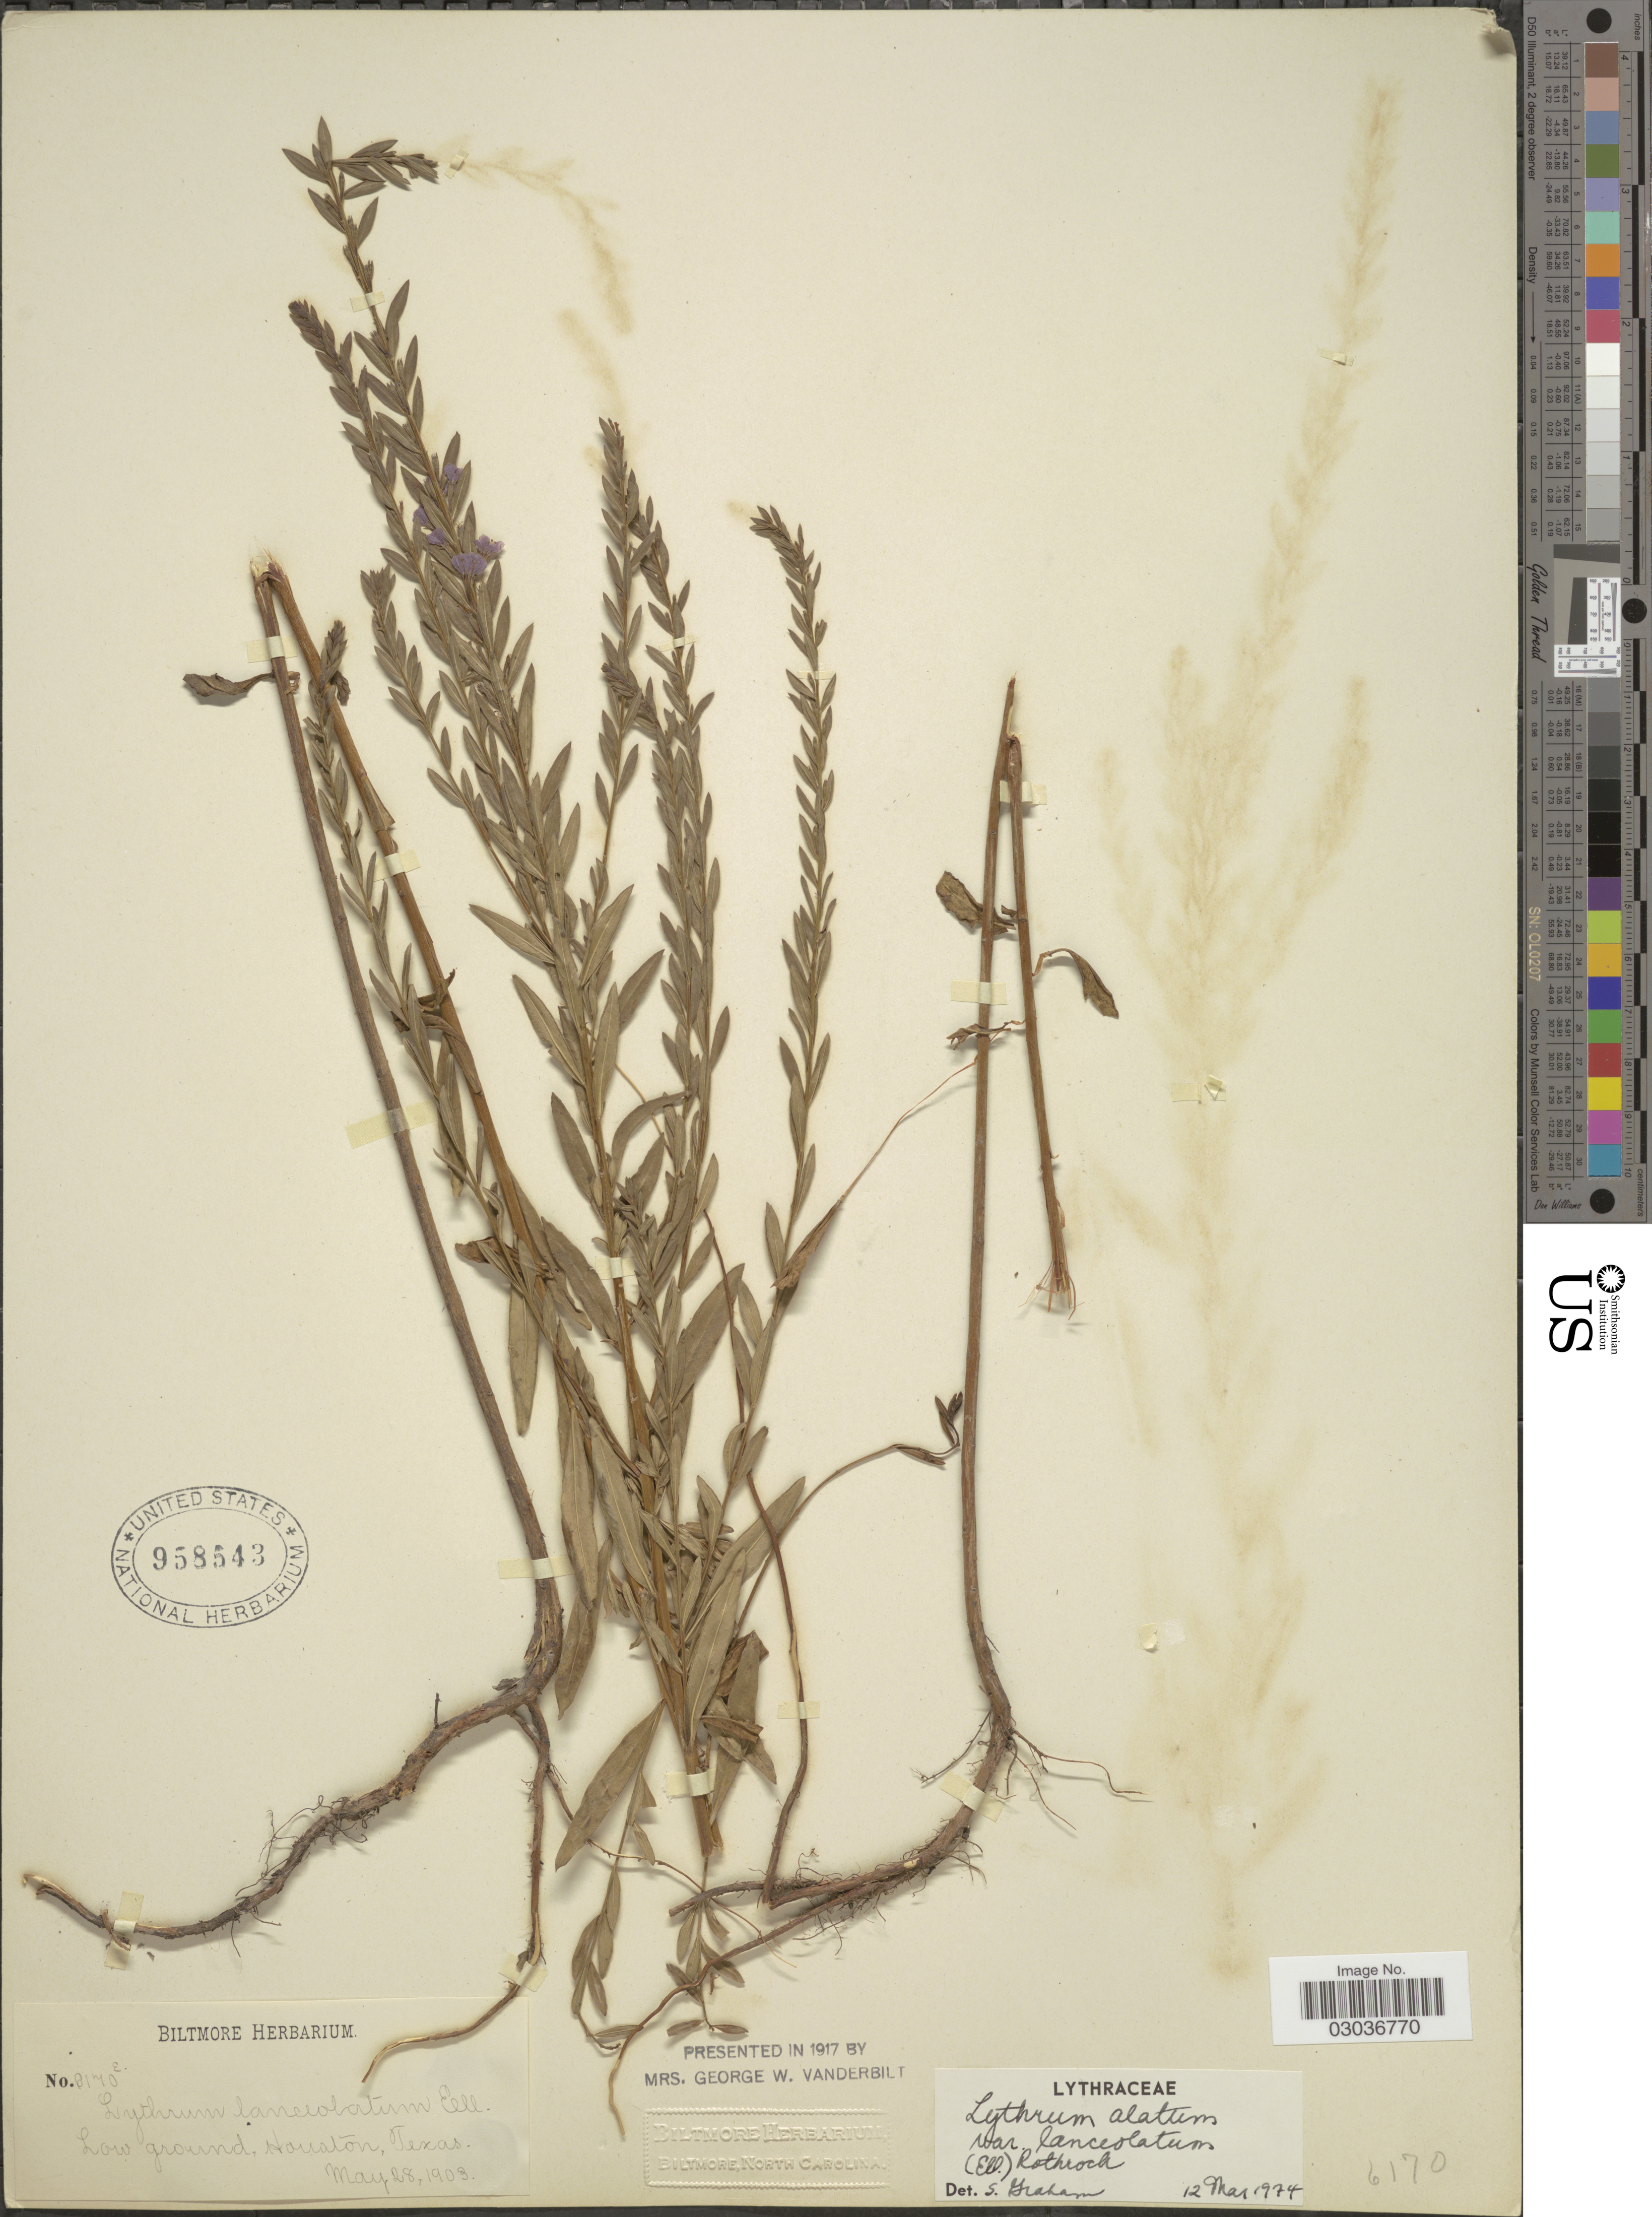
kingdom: Plantae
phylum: Tracheophyta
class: Magnoliopsida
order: Myrtales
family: Lythraceae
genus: Lythrum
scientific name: Lythrum alatum var. lanceolatum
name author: (Elliott) A. Gray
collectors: ex herb. Biltmore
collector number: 8170e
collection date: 1903-05-28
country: United States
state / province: Texas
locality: Low ground, Houston.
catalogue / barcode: US 958543